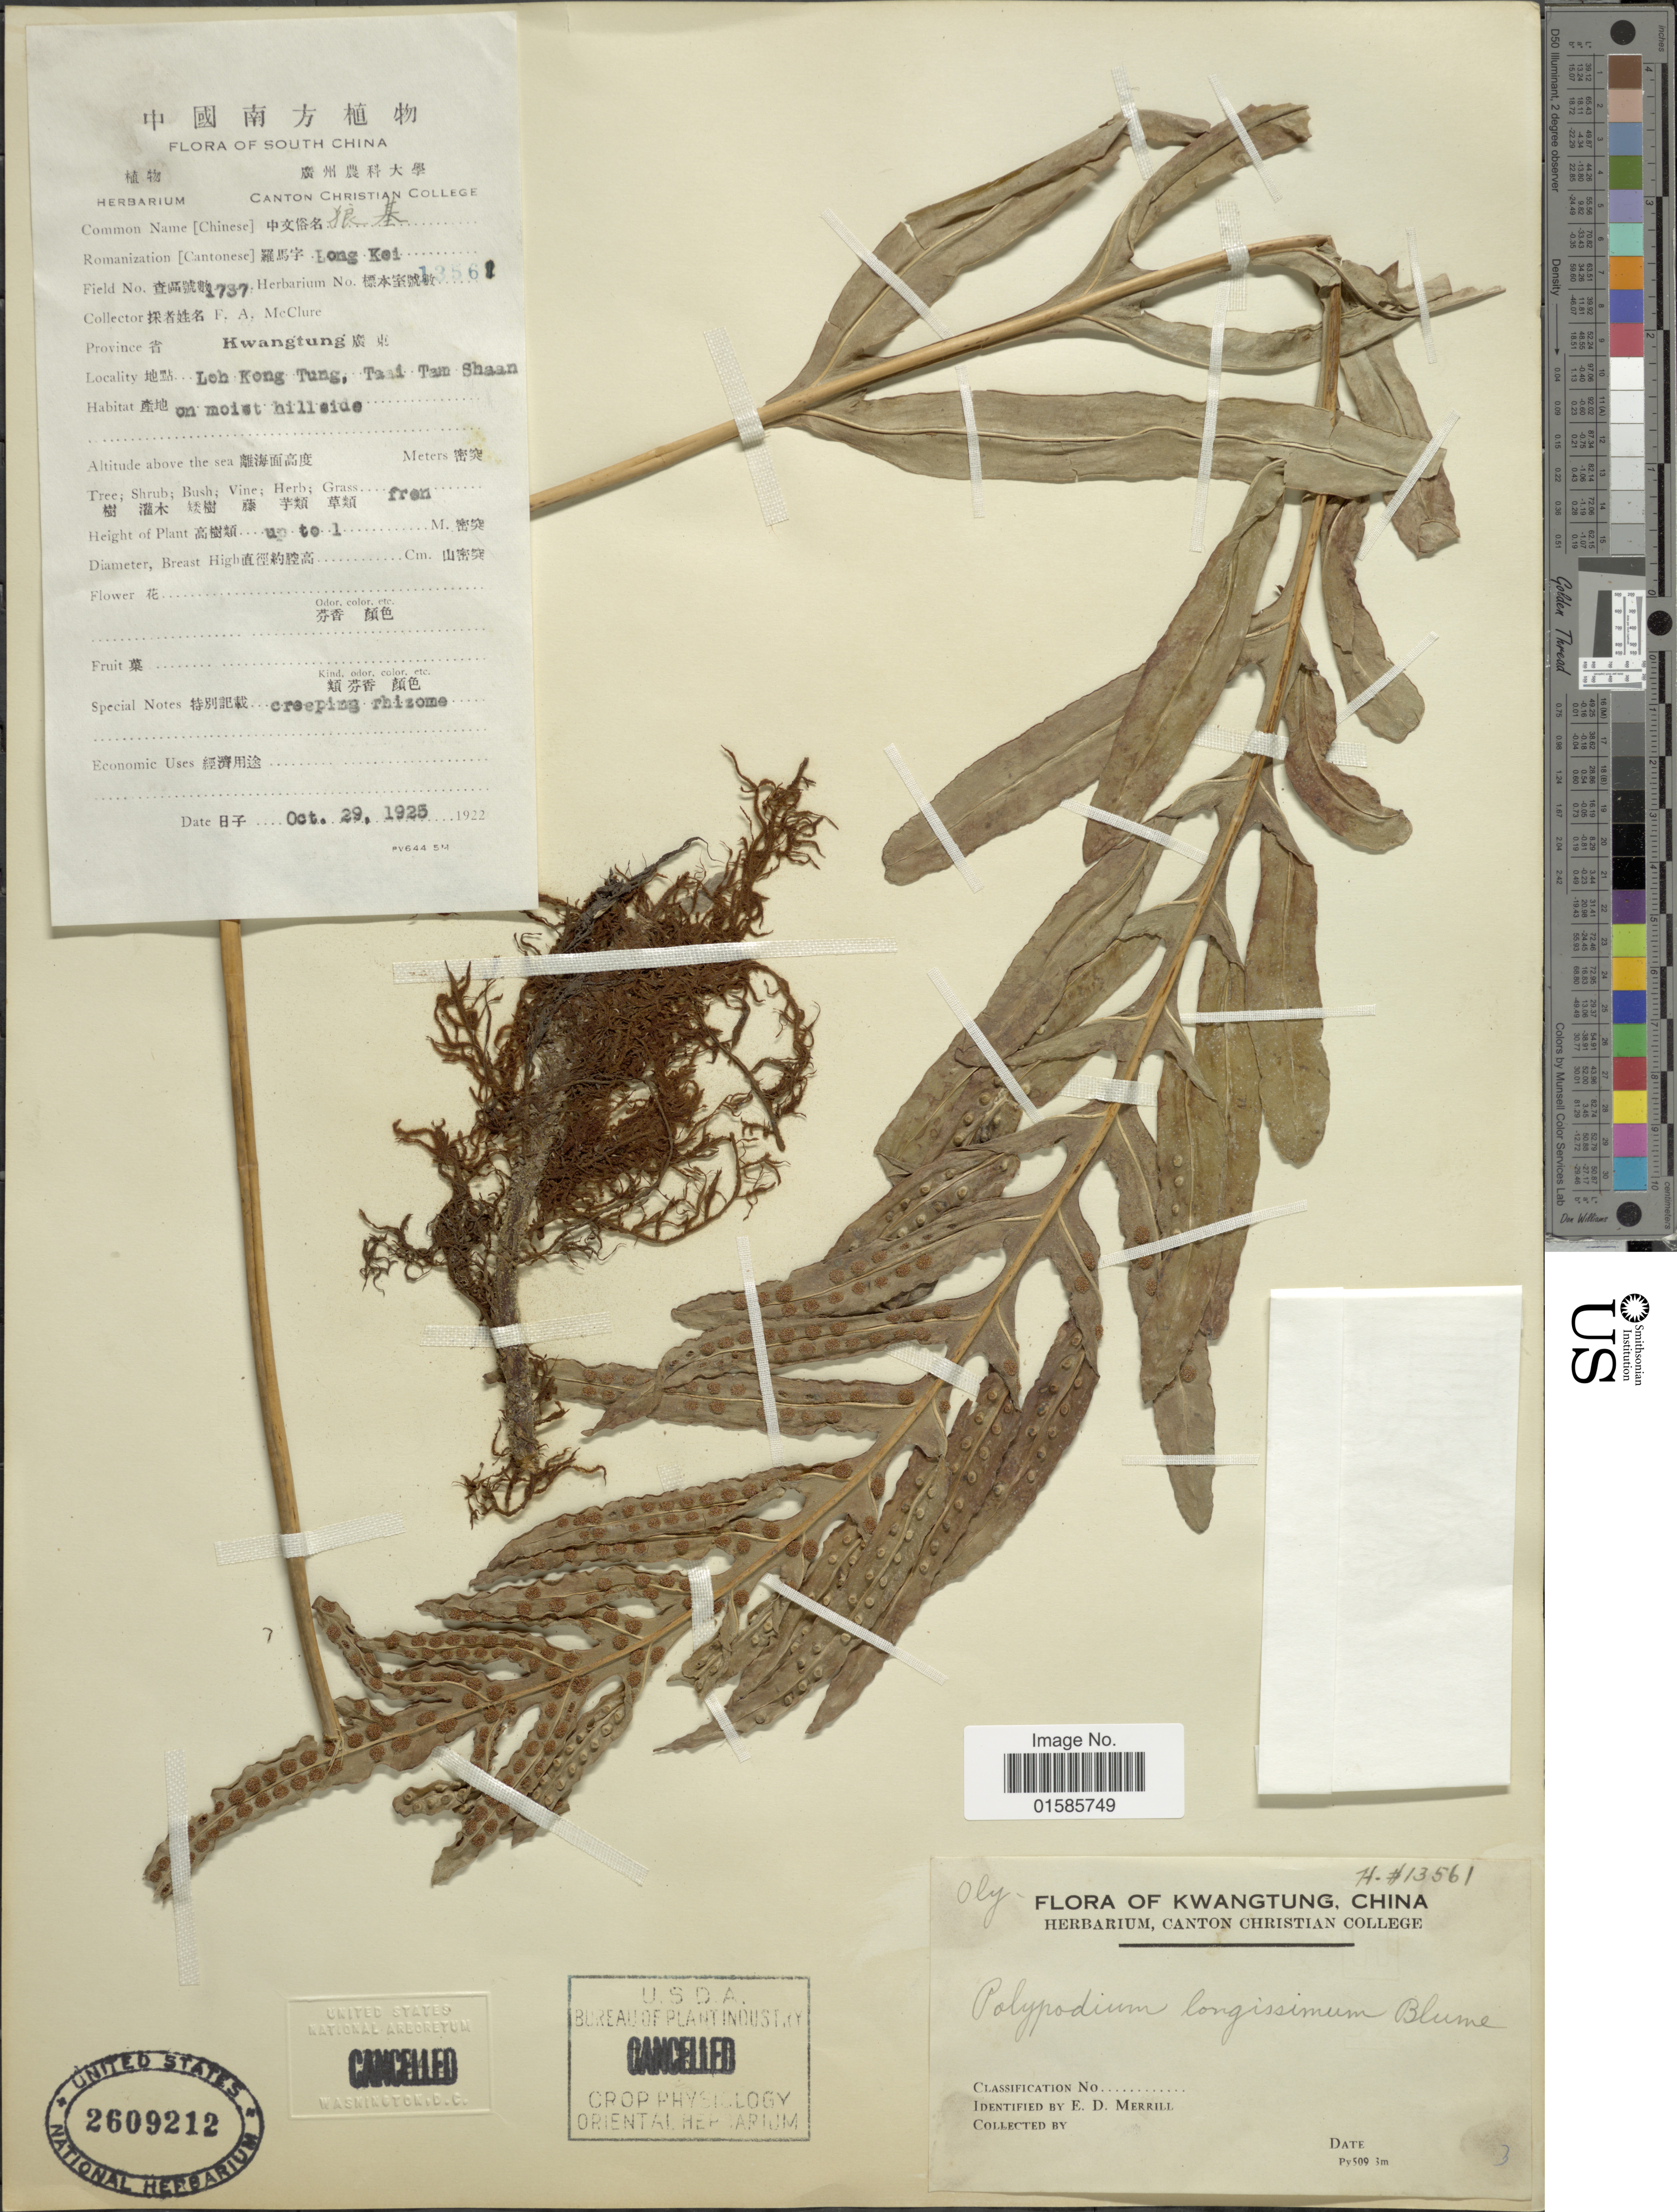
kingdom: Plantae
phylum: Tracheophyta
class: Polypodiopsida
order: Polypodiales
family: Polypodiaceae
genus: Microsorum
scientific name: Microsorum longissimum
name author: Fée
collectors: F. A. McClure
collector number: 1737/1356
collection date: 1925-10-29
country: China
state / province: Guangdong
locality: South China, Kwangtung, Loh Kong Tung, Taai Tam Shaan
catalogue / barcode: US 2609212